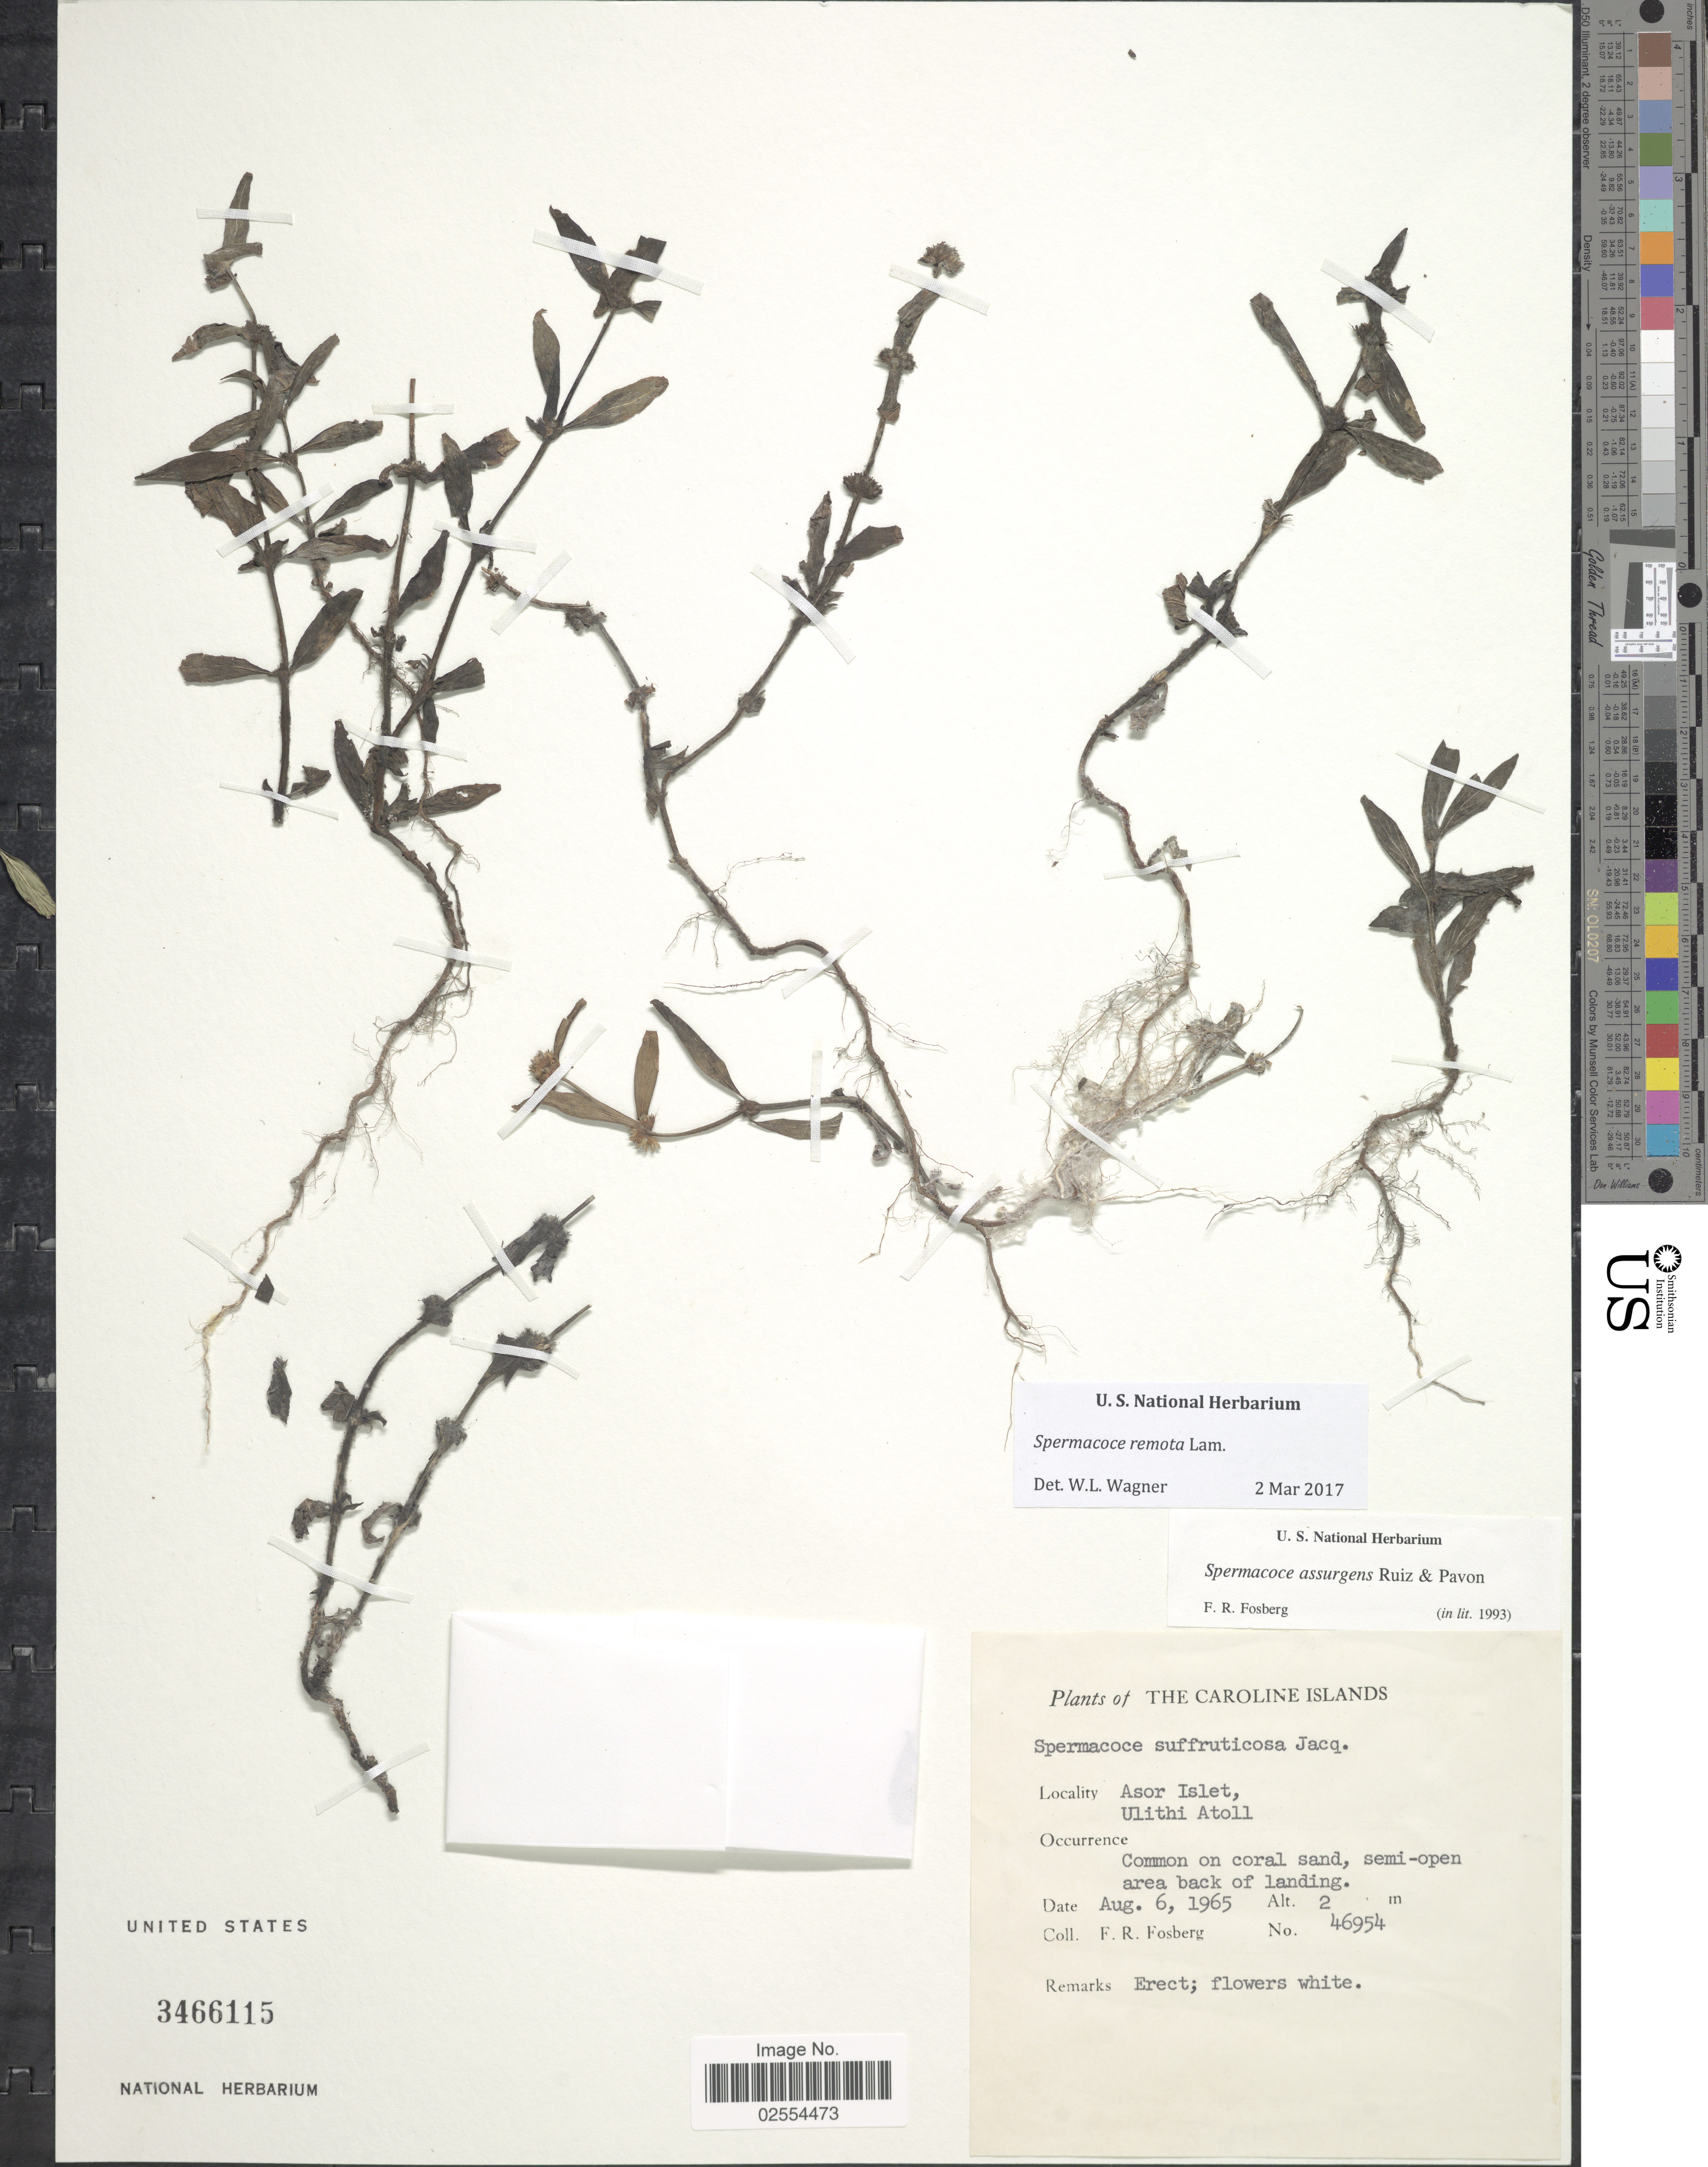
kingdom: Plantae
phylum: Tracheophyta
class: Magnoliopsida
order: Gentianales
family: Rubiaceae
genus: Spermacoce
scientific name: Spermacoce remota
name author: Lam.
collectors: F. R. Fosberg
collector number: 46954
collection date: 1965-08-06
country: Micronesia, Federated States of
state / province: Yap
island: Ulithi Atoll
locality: Caroline Islands, Asor Islet, Ulithi Atoll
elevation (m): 2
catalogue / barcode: US 3466115